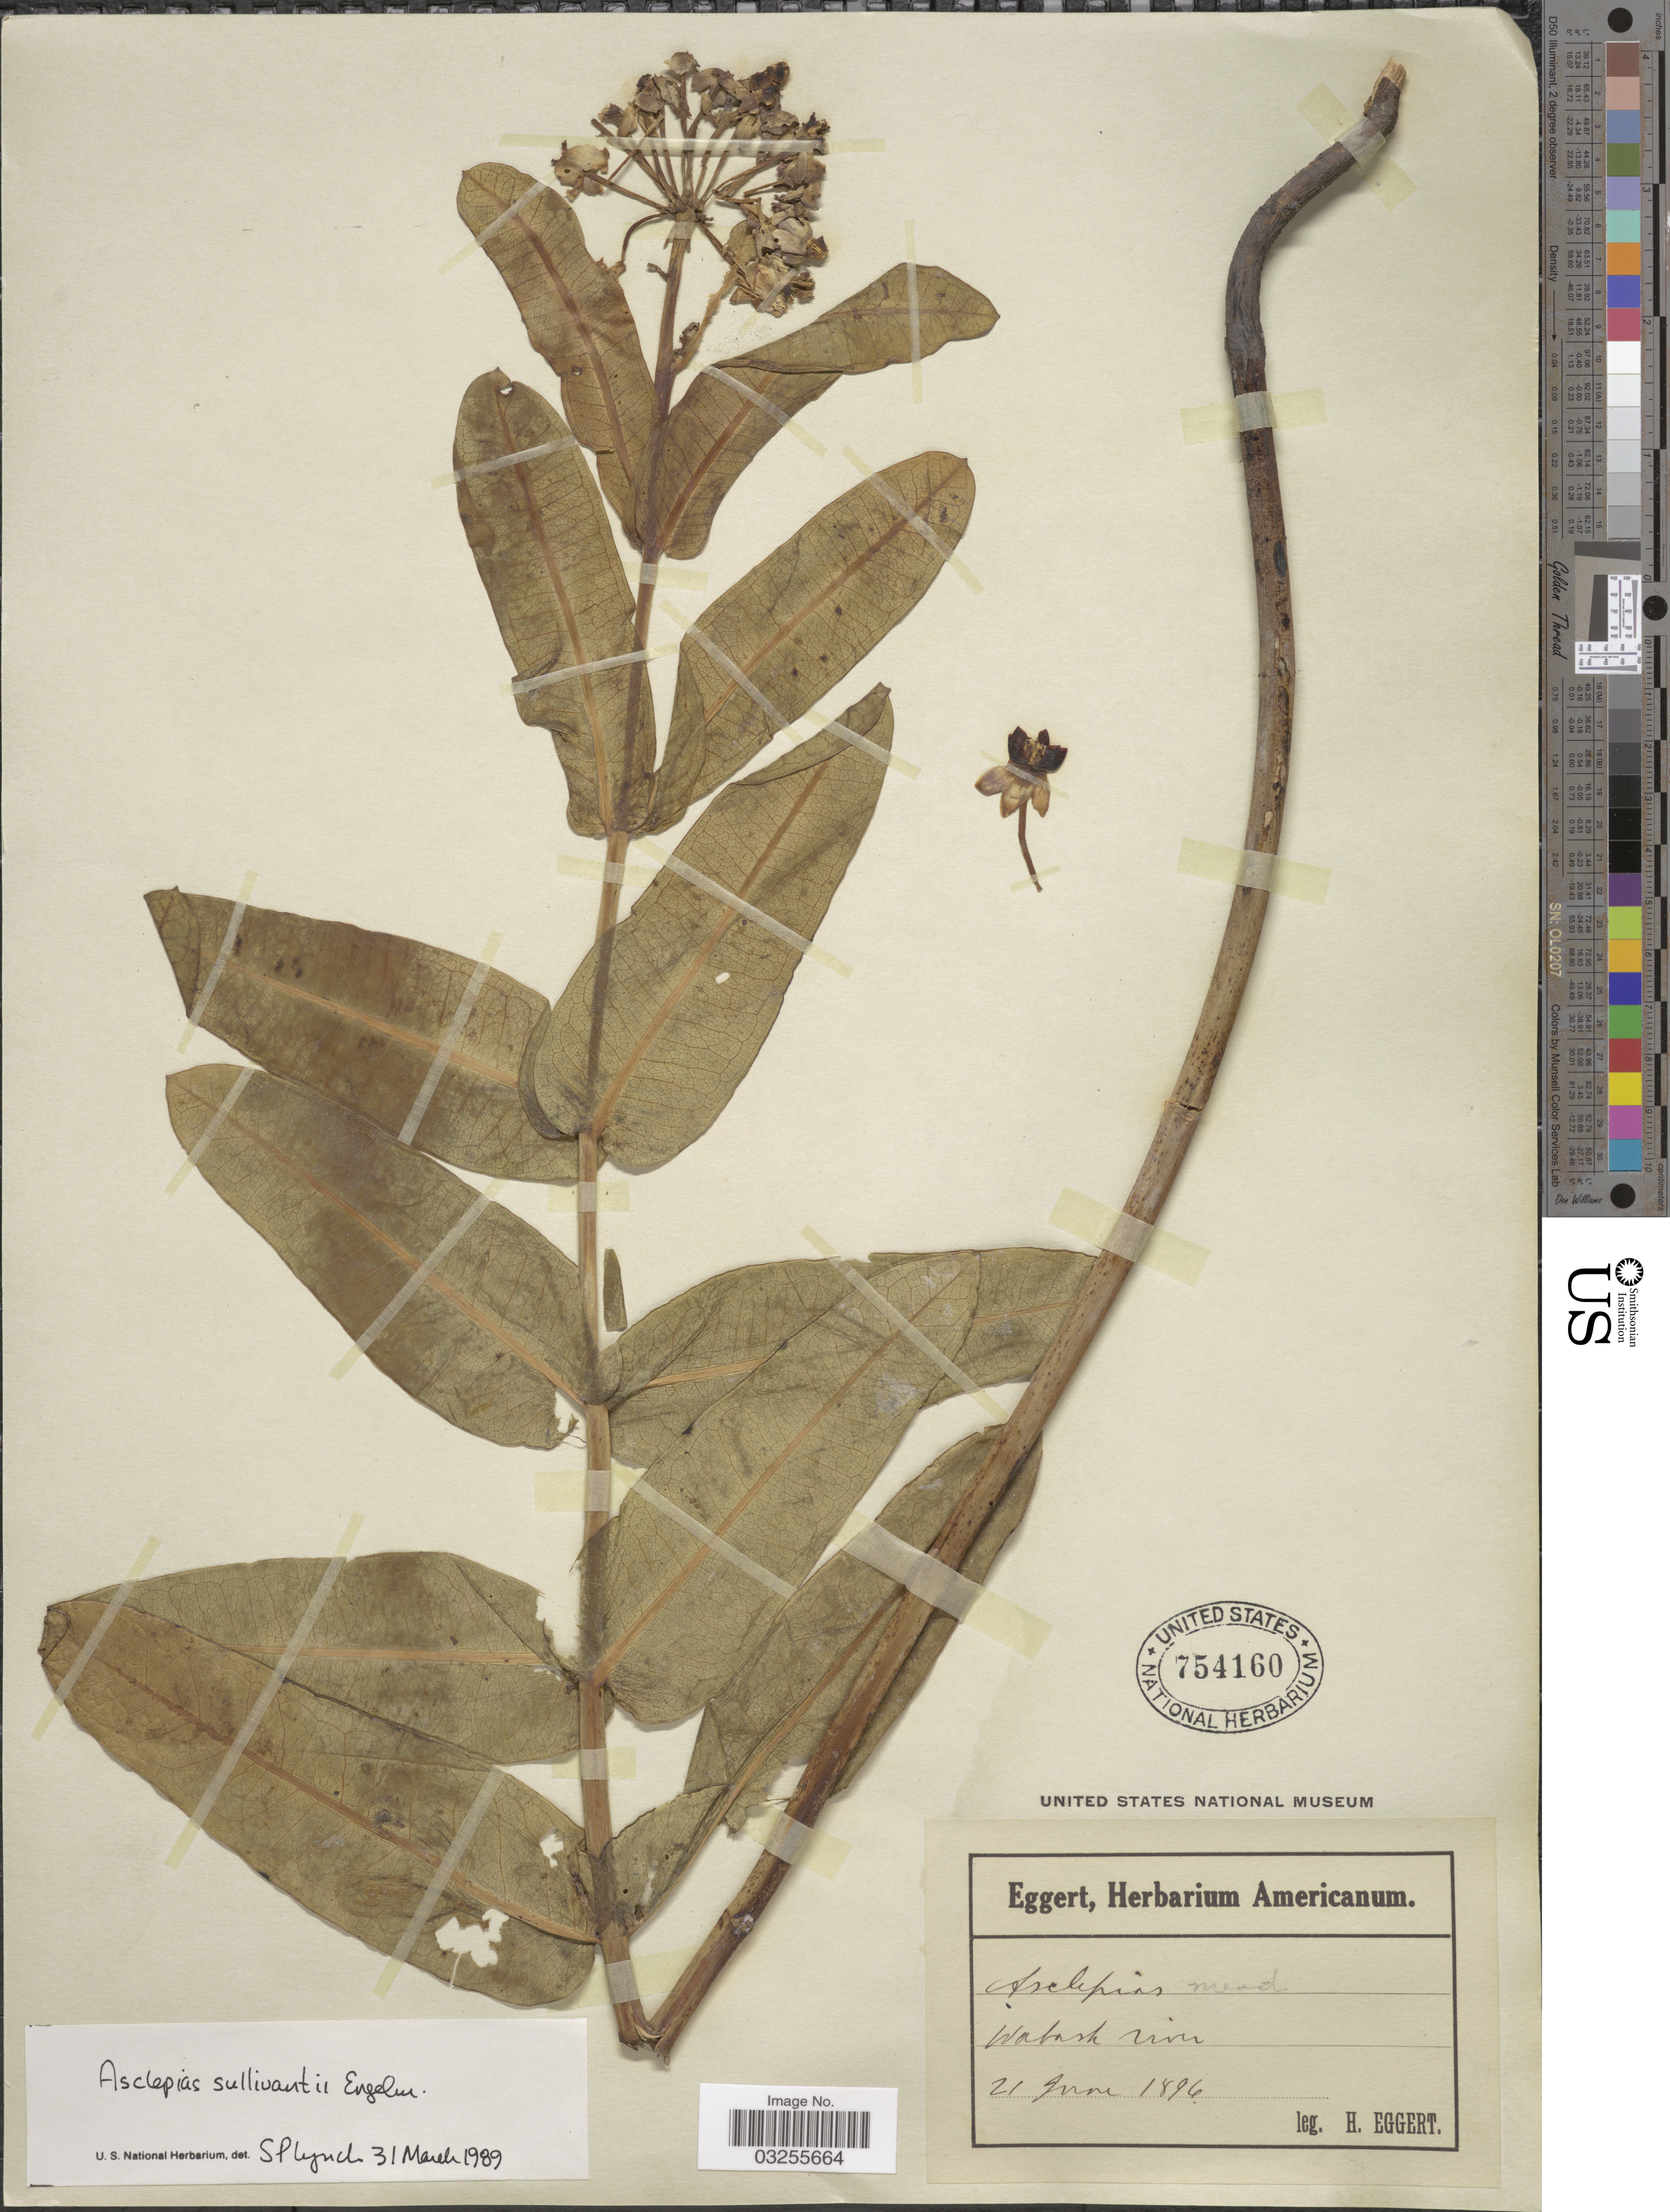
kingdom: Plantae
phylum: Tracheophyta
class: Magnoliopsida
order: Gentianales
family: Apocynaceae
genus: Asclepias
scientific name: Asclepias sullivantii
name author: Engelm. ex A. Gray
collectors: H. Eggert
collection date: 1896-06-21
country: United States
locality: Wabash river.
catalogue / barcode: US 754160